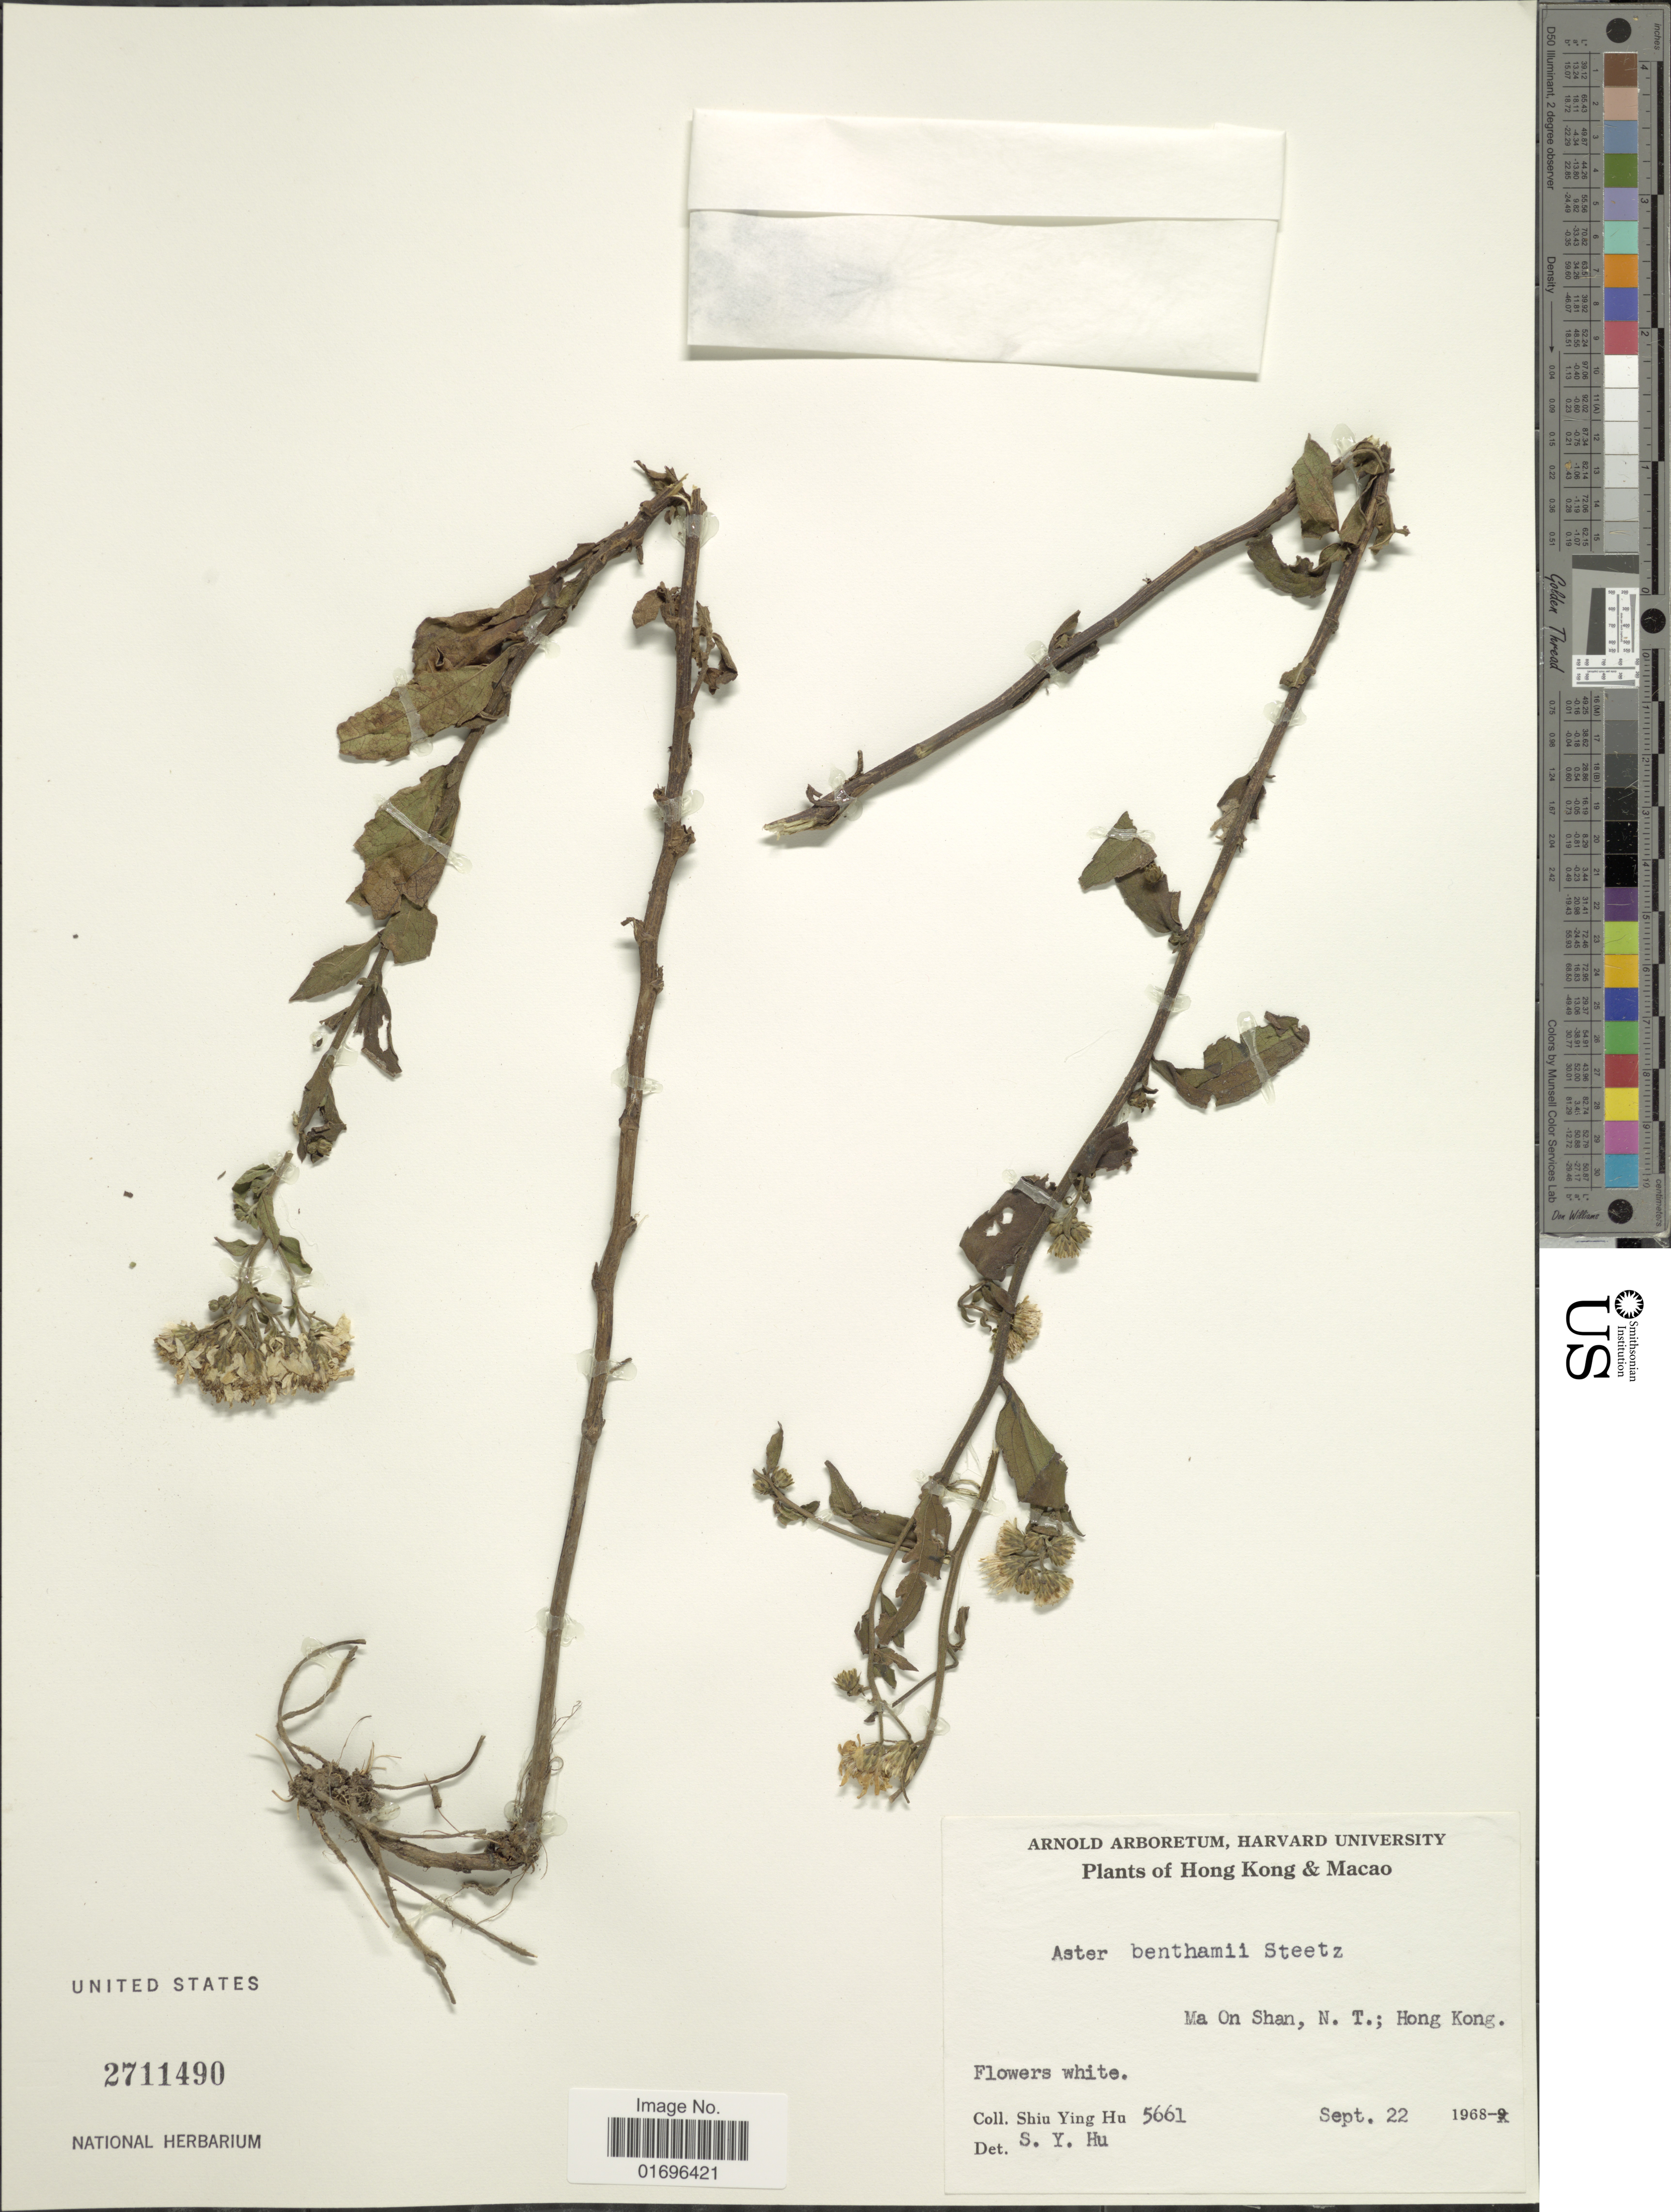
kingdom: Plantae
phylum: Tracheophyta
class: Magnoliopsida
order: Asterales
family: Asteraceae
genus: Aster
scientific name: Aster benthamii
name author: Steetz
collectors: S. Y. Hu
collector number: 5661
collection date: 1968-09-22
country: China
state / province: Hong Kong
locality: Hong Kong & Macao. Ma On Shan, N.T.; Hong Kong.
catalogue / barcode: US 2711490